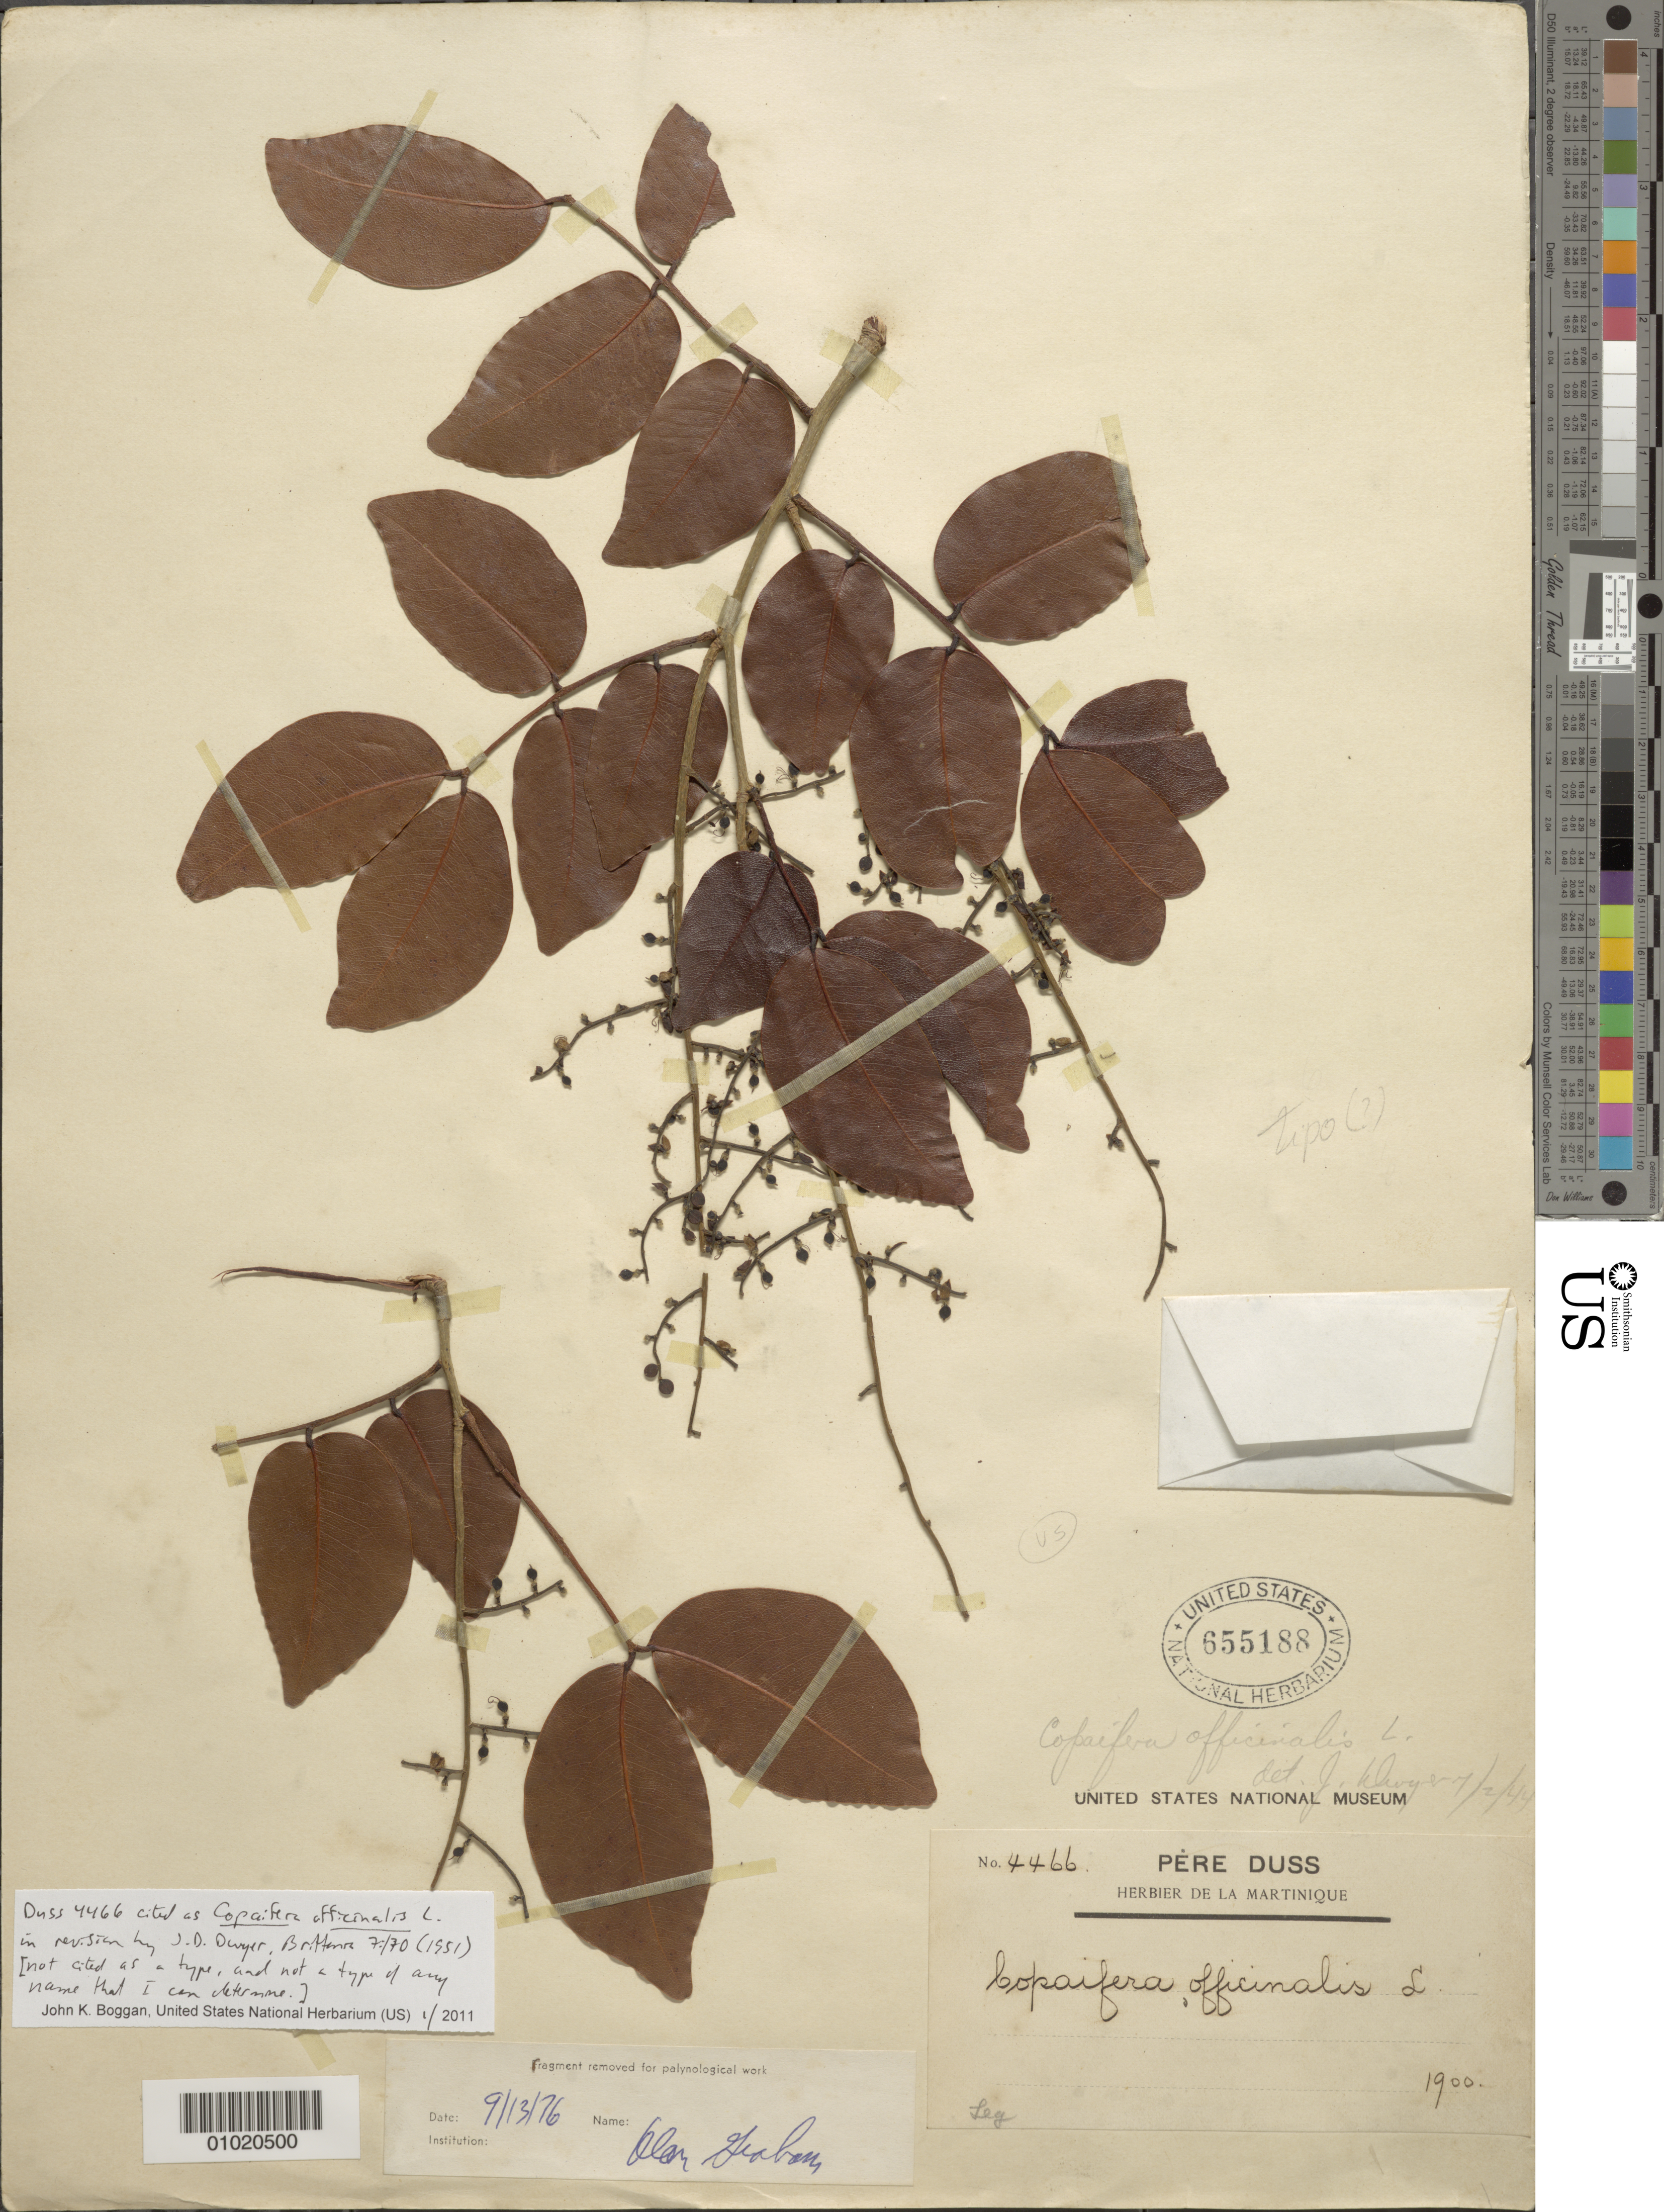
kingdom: Plantae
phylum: Tracheophyta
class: Magnoliopsida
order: Fabales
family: Fabaceae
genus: Copaifera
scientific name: Copaifera officinalis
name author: (Jacq.) L.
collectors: Père Duss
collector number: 4466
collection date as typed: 01 Jan 1900 to 31 Dec 1900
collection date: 1900-01-01/1900-12-31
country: Martinique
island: Martinique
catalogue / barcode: US 655188